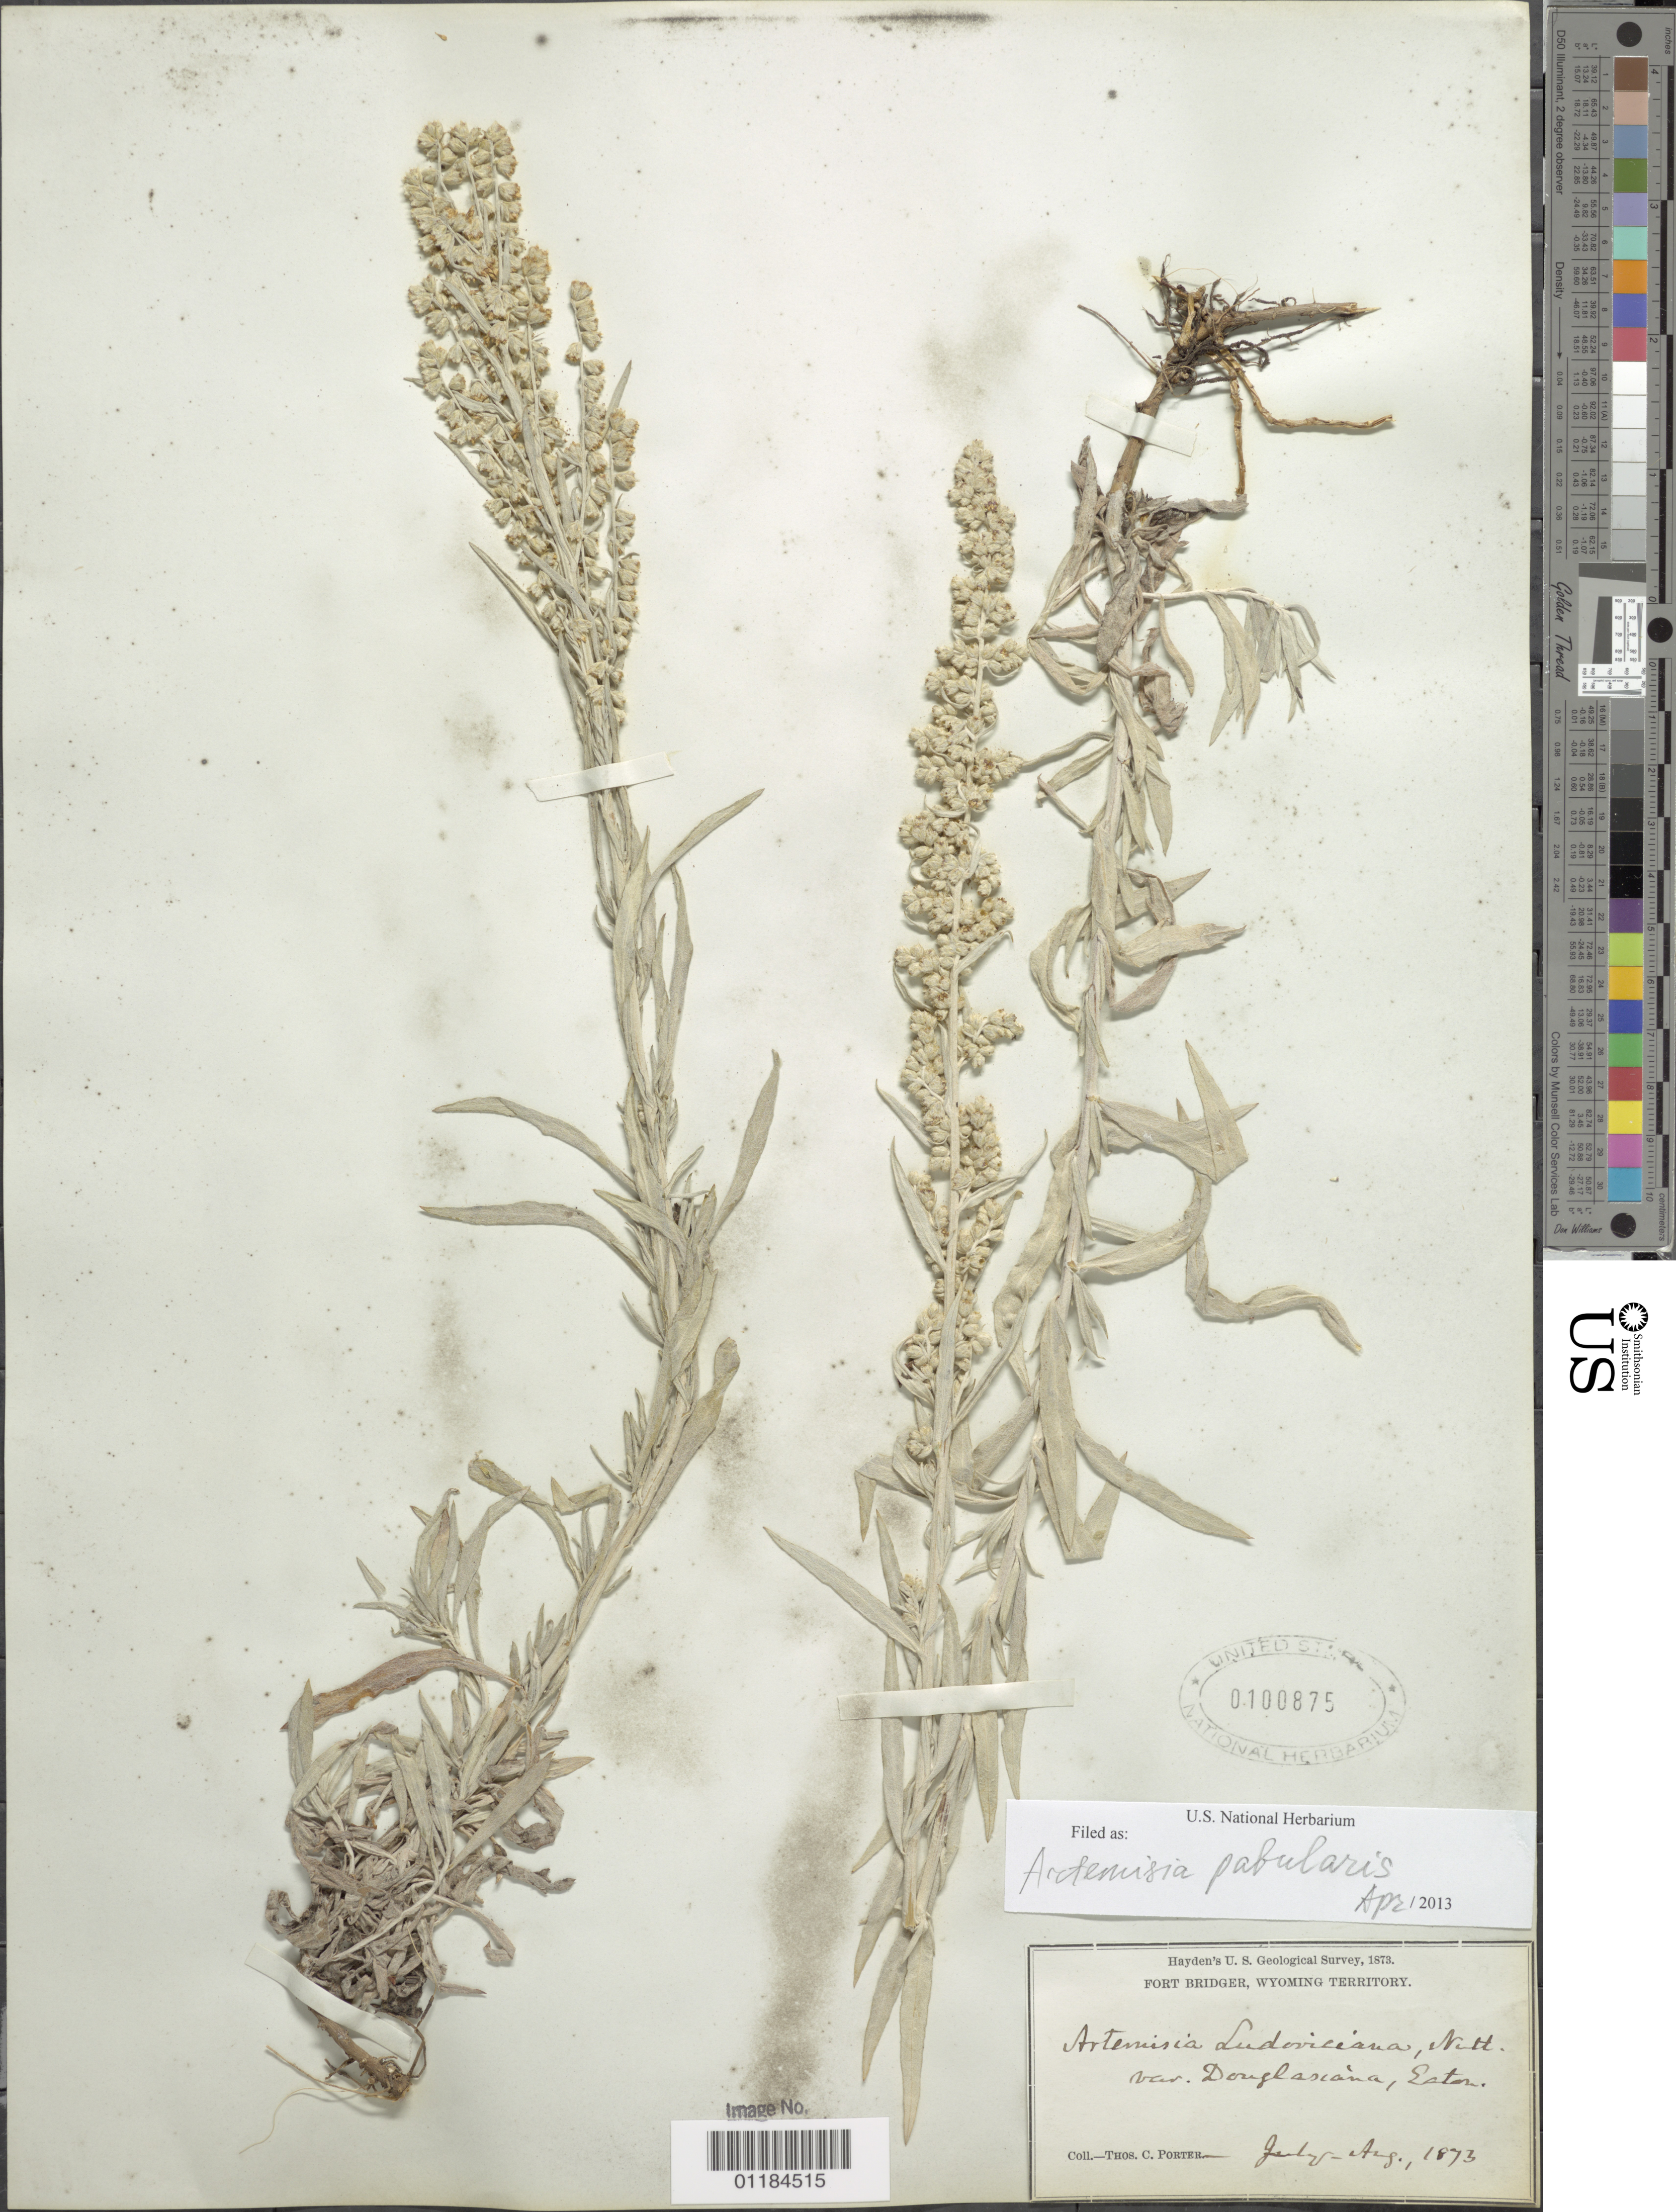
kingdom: Plantae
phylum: Tracheophyta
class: Magnoliopsida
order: Asterales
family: Asteraceae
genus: Artemisia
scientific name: Artemisia pabularis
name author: (A. Nelson) Rydb.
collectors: T. C. Porter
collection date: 1873-07/1873-08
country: United States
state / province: Wyoming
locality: Fort Bridger.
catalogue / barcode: US 100875